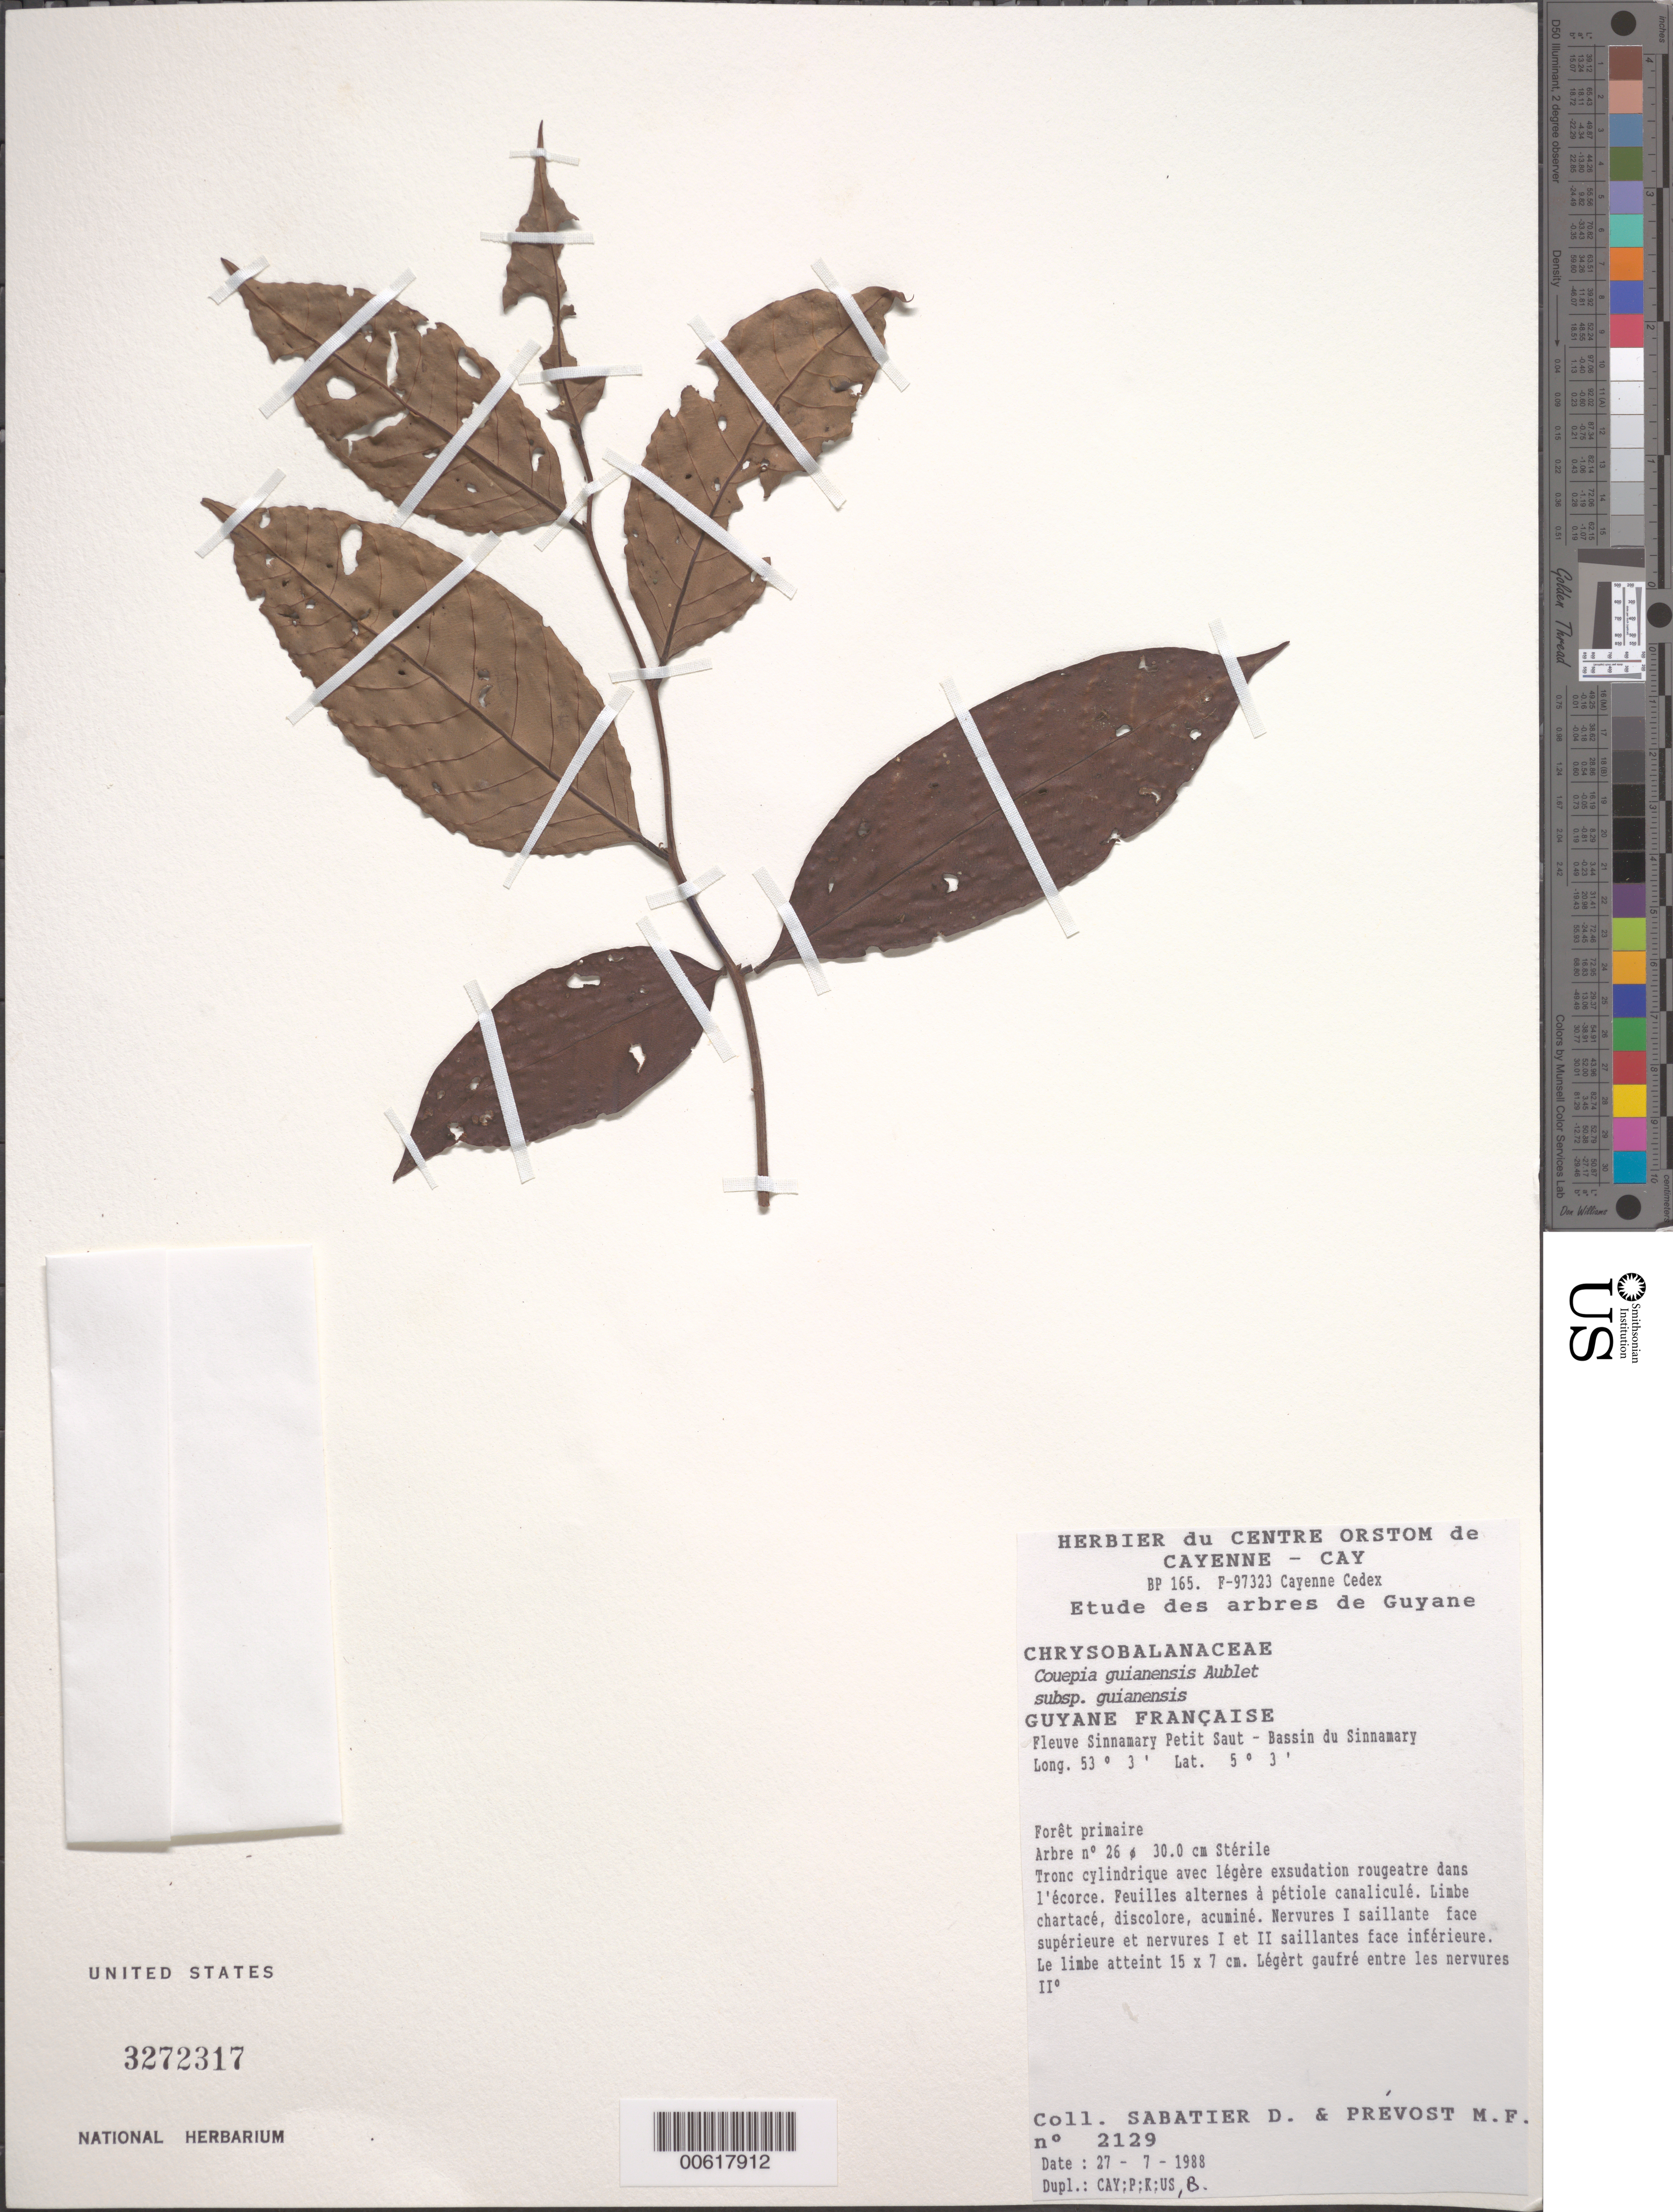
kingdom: Plantae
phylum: Tracheophyta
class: Magnoliopsida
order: Malpighiales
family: Chrysobalanaceae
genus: Couepia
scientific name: Couepia guianensis subsp. guianensis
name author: Aubl.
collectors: D. Sabatier & M.-F. Prévost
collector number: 2129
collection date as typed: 27-Jul-88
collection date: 1988-07-27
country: French Guiana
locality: Petit Saut, Fleuve Sinnamary, Bassin du Sinnamary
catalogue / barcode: US 3272317